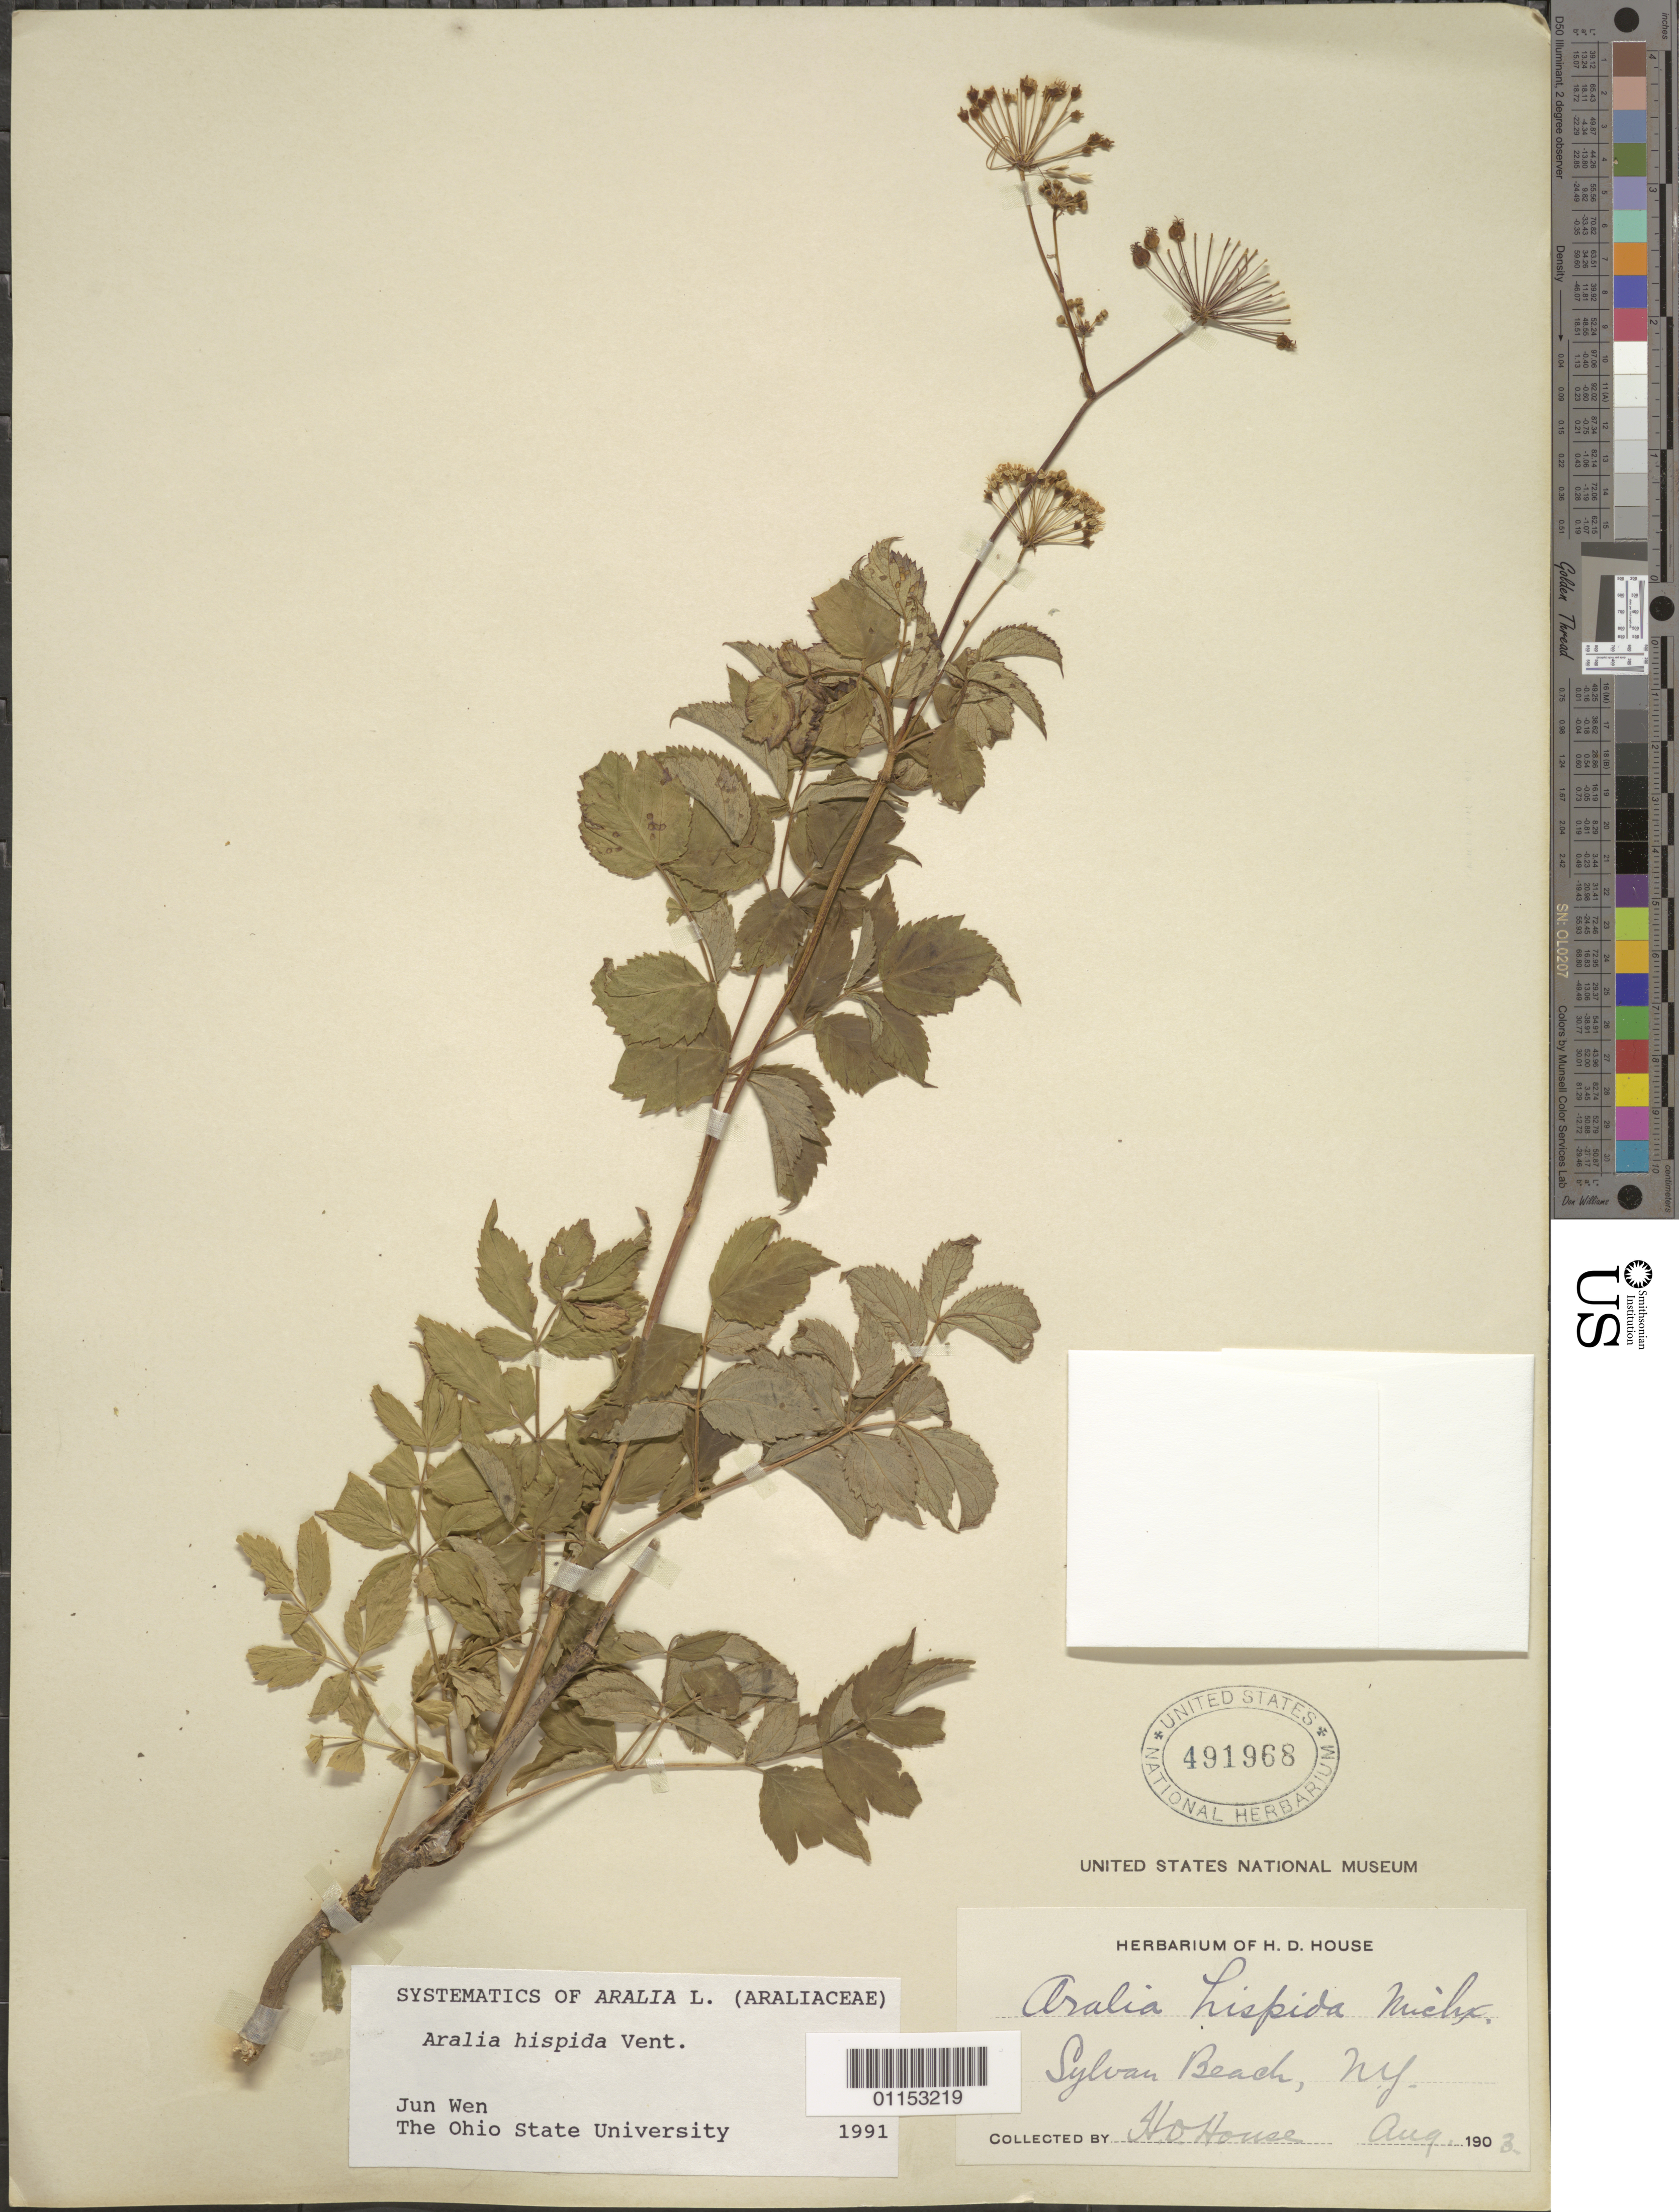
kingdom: Plantae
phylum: Tracheophyta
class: Magnoliopsida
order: Apiales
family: Araliaceae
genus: Aralia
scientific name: Aralia hispida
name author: Vent.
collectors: H. D. House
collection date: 1903-08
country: United States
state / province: New York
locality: Sylvan Beach.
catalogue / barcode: US 491968